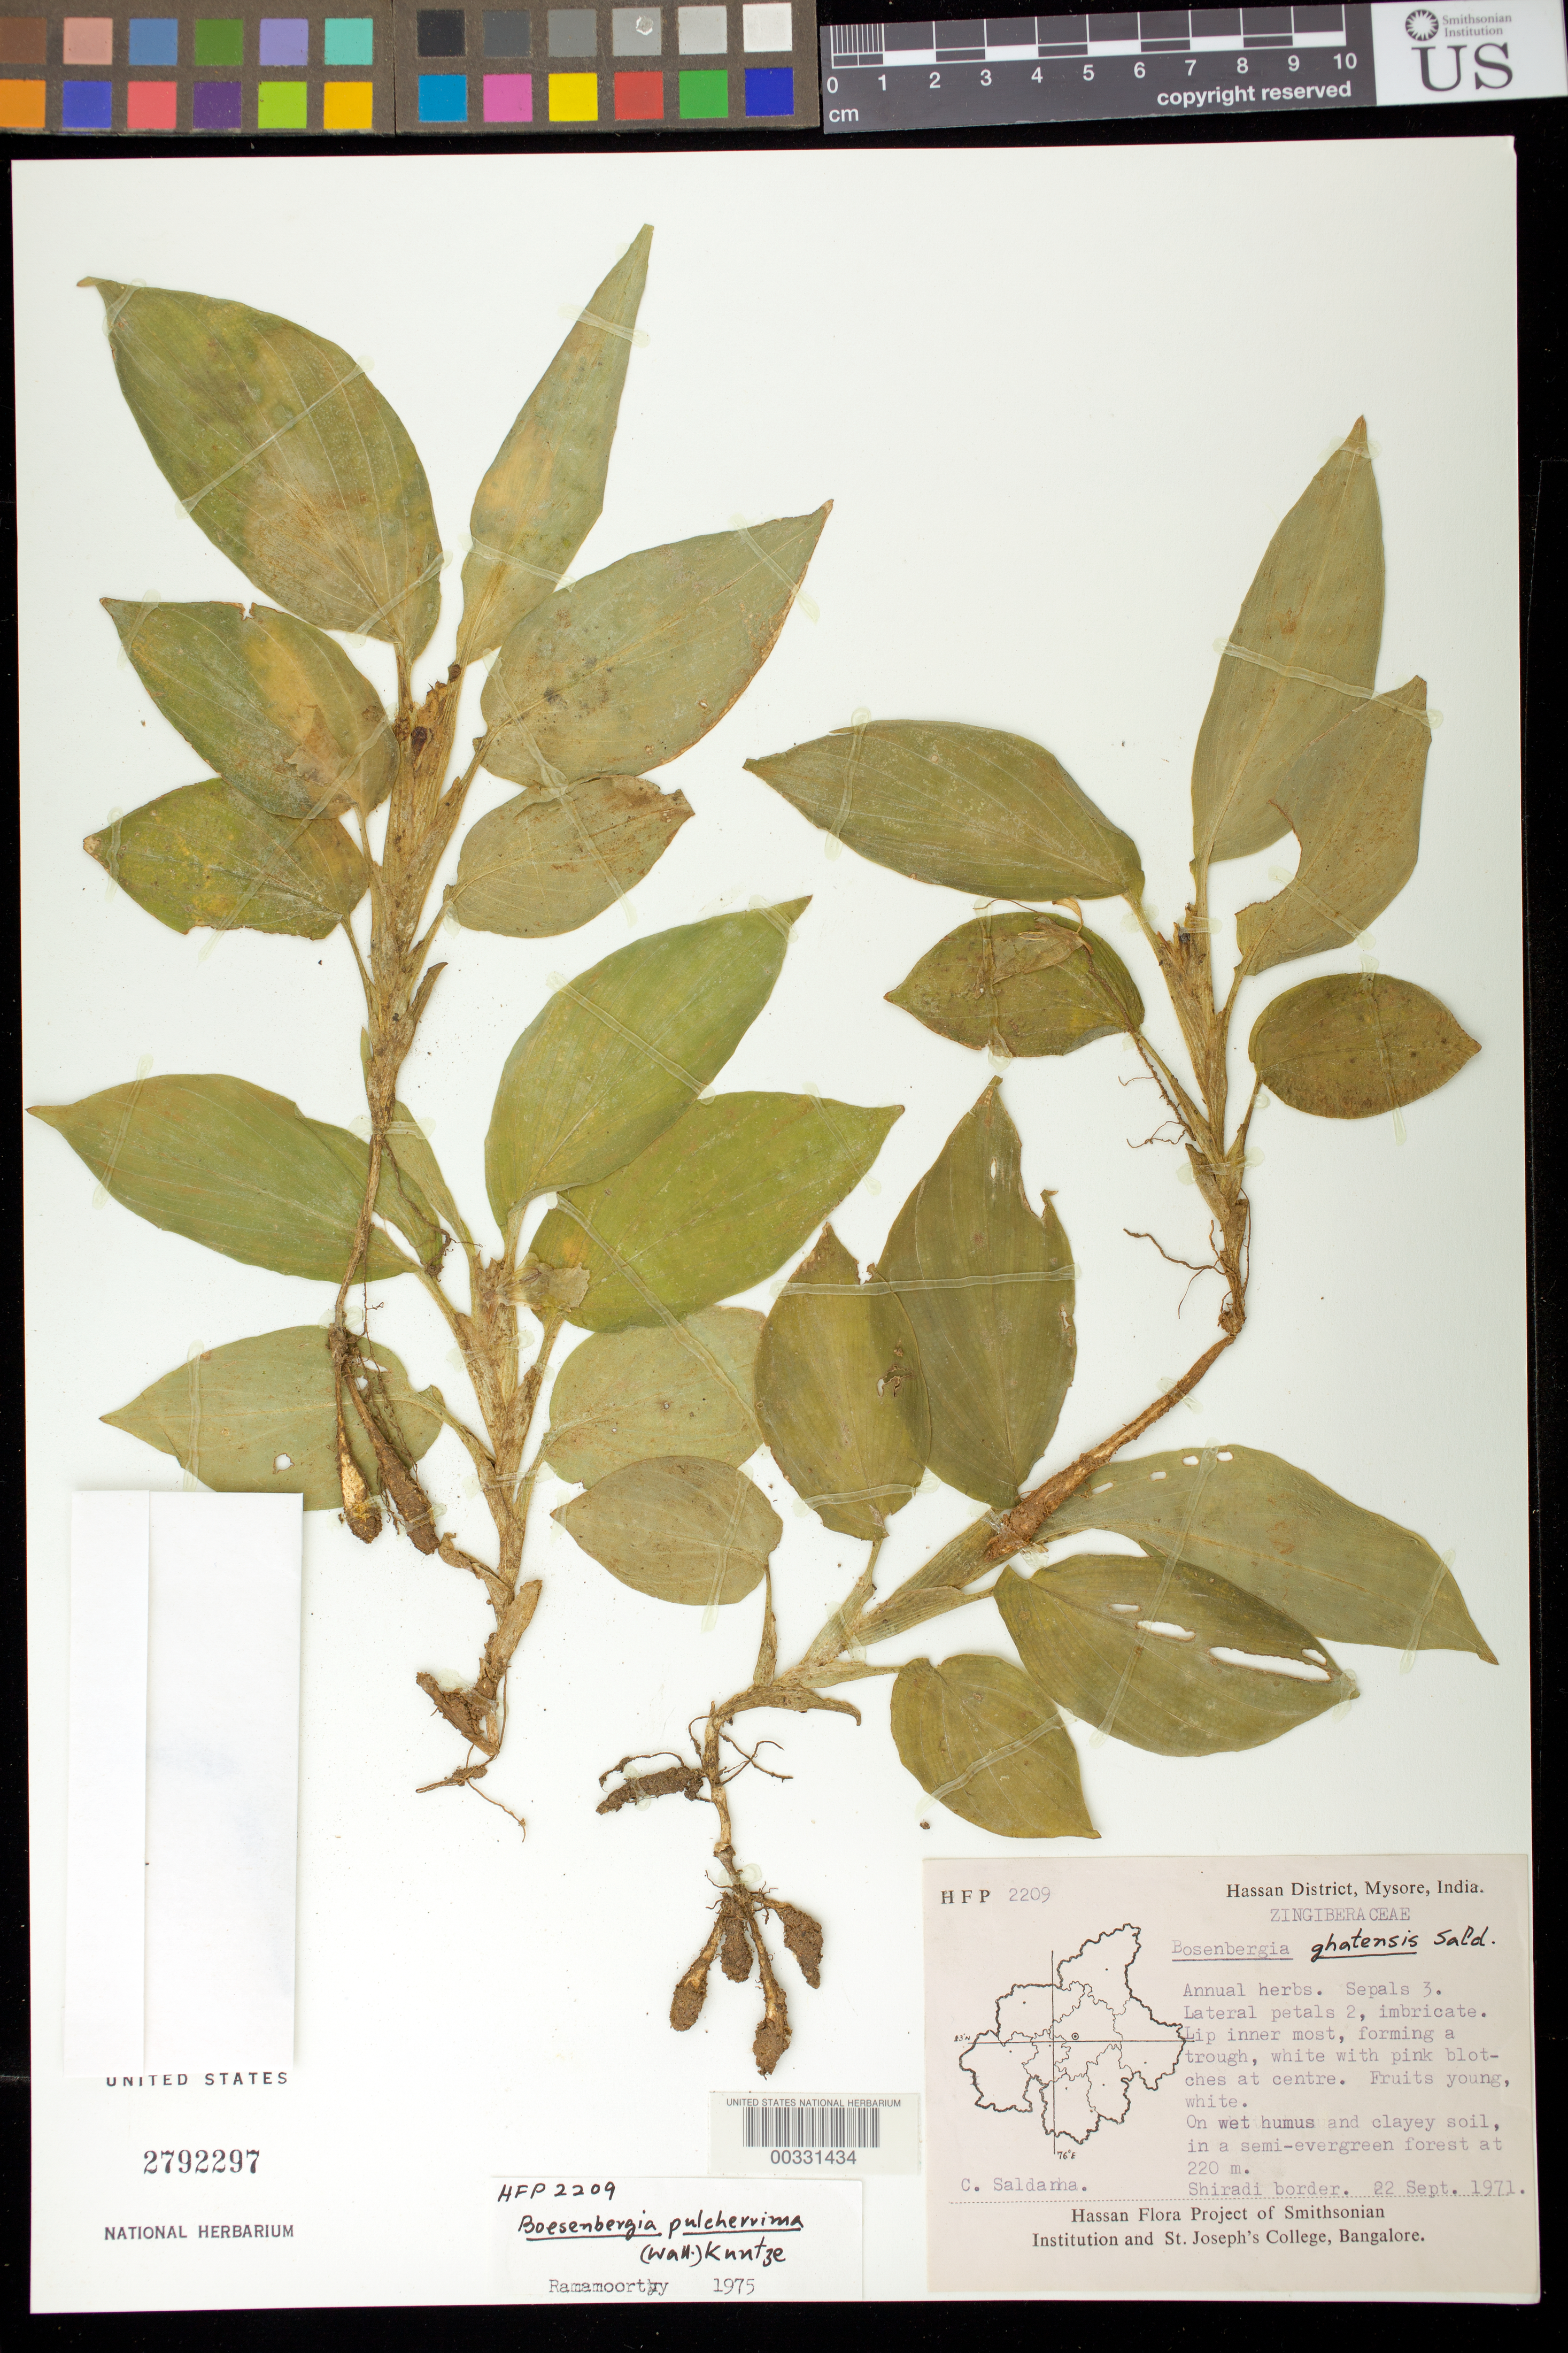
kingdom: Plantae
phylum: Tracheophyta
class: Liliopsida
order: Zingiberales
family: Zingiberaceae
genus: Boesenbergia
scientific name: Boesenbergia pulcherrima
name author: (Wall.) Kuntze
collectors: C. J. Saldanha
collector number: Hfp 2209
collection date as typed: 22 Sep 1971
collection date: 1971-09-22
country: India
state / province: Karnataka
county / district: Hassan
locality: Shiradi border, mysore state [mysore state = karnataka.]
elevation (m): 220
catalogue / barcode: US 2792297